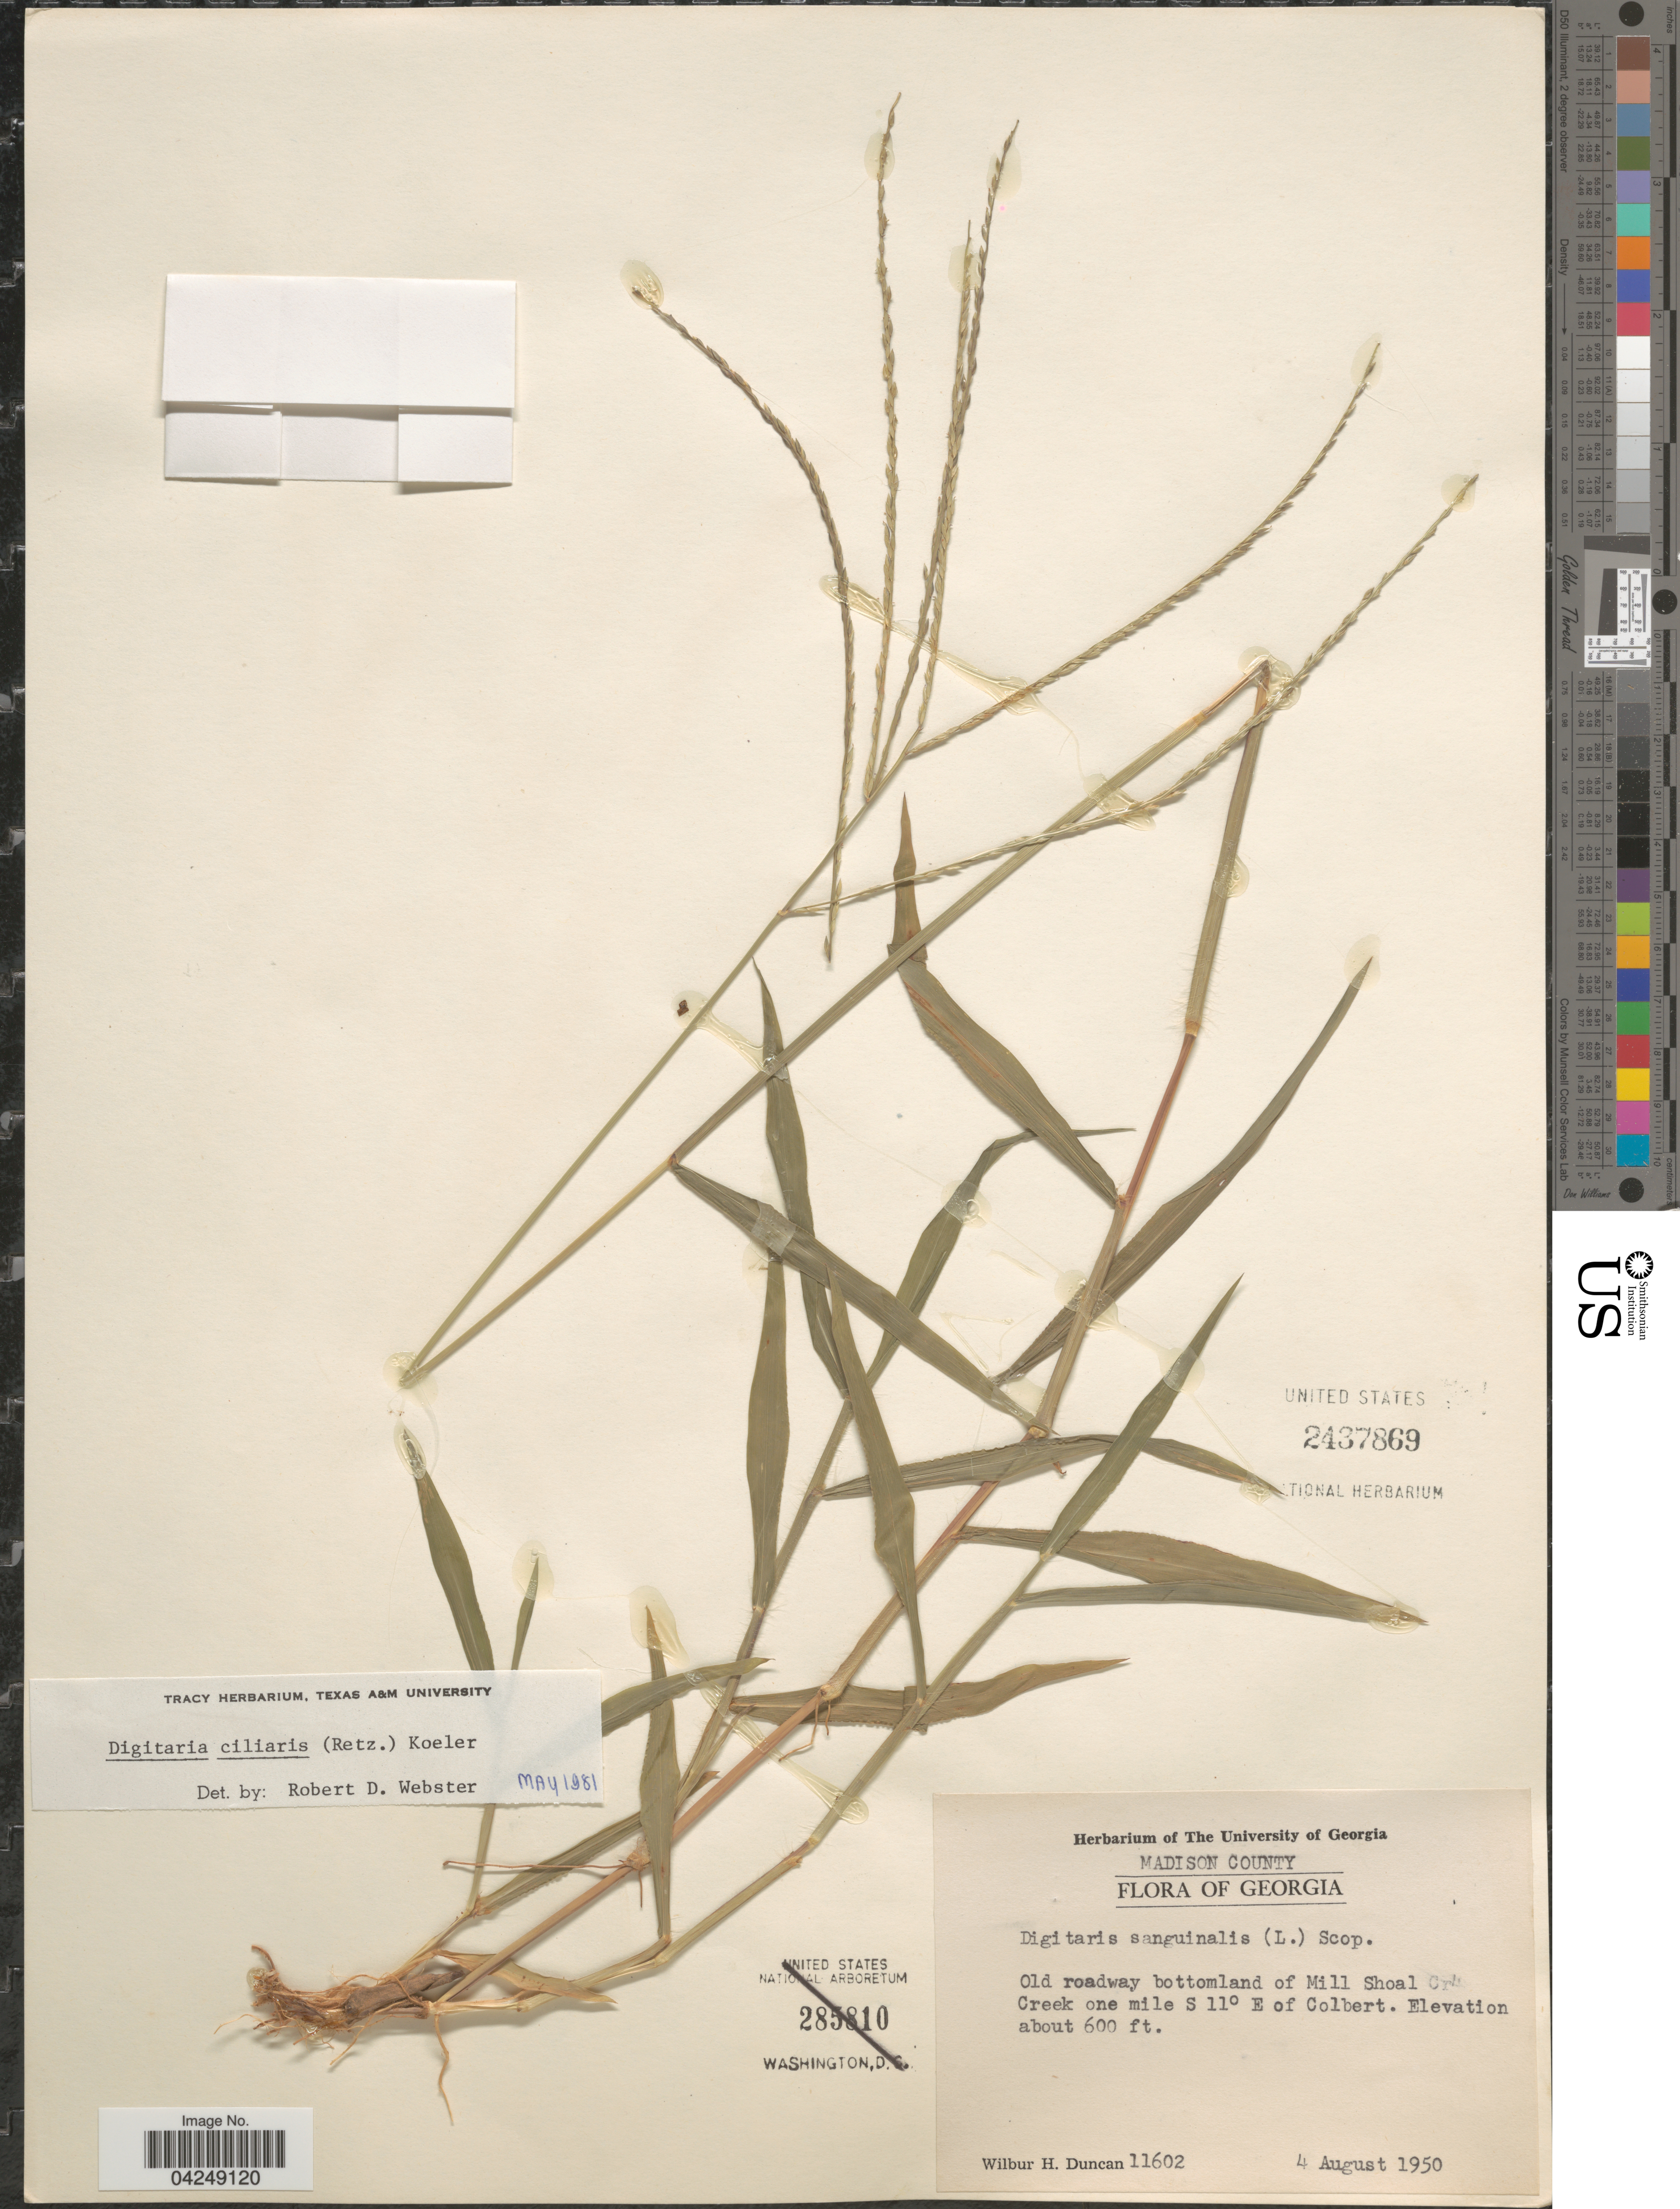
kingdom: Plantae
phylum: Tracheophyta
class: Liliopsida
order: Poales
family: Poaceae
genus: Digitaria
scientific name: Digitaria ciliaris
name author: (Retz.) Koeler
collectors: W. H. Duncan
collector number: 11602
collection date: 1950-08-04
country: United States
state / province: Georgia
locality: Madison County. Old roadway bottomland of Mill Shoal Creek one mile S 11° E of Colbert.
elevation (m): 183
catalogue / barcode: US 2437869